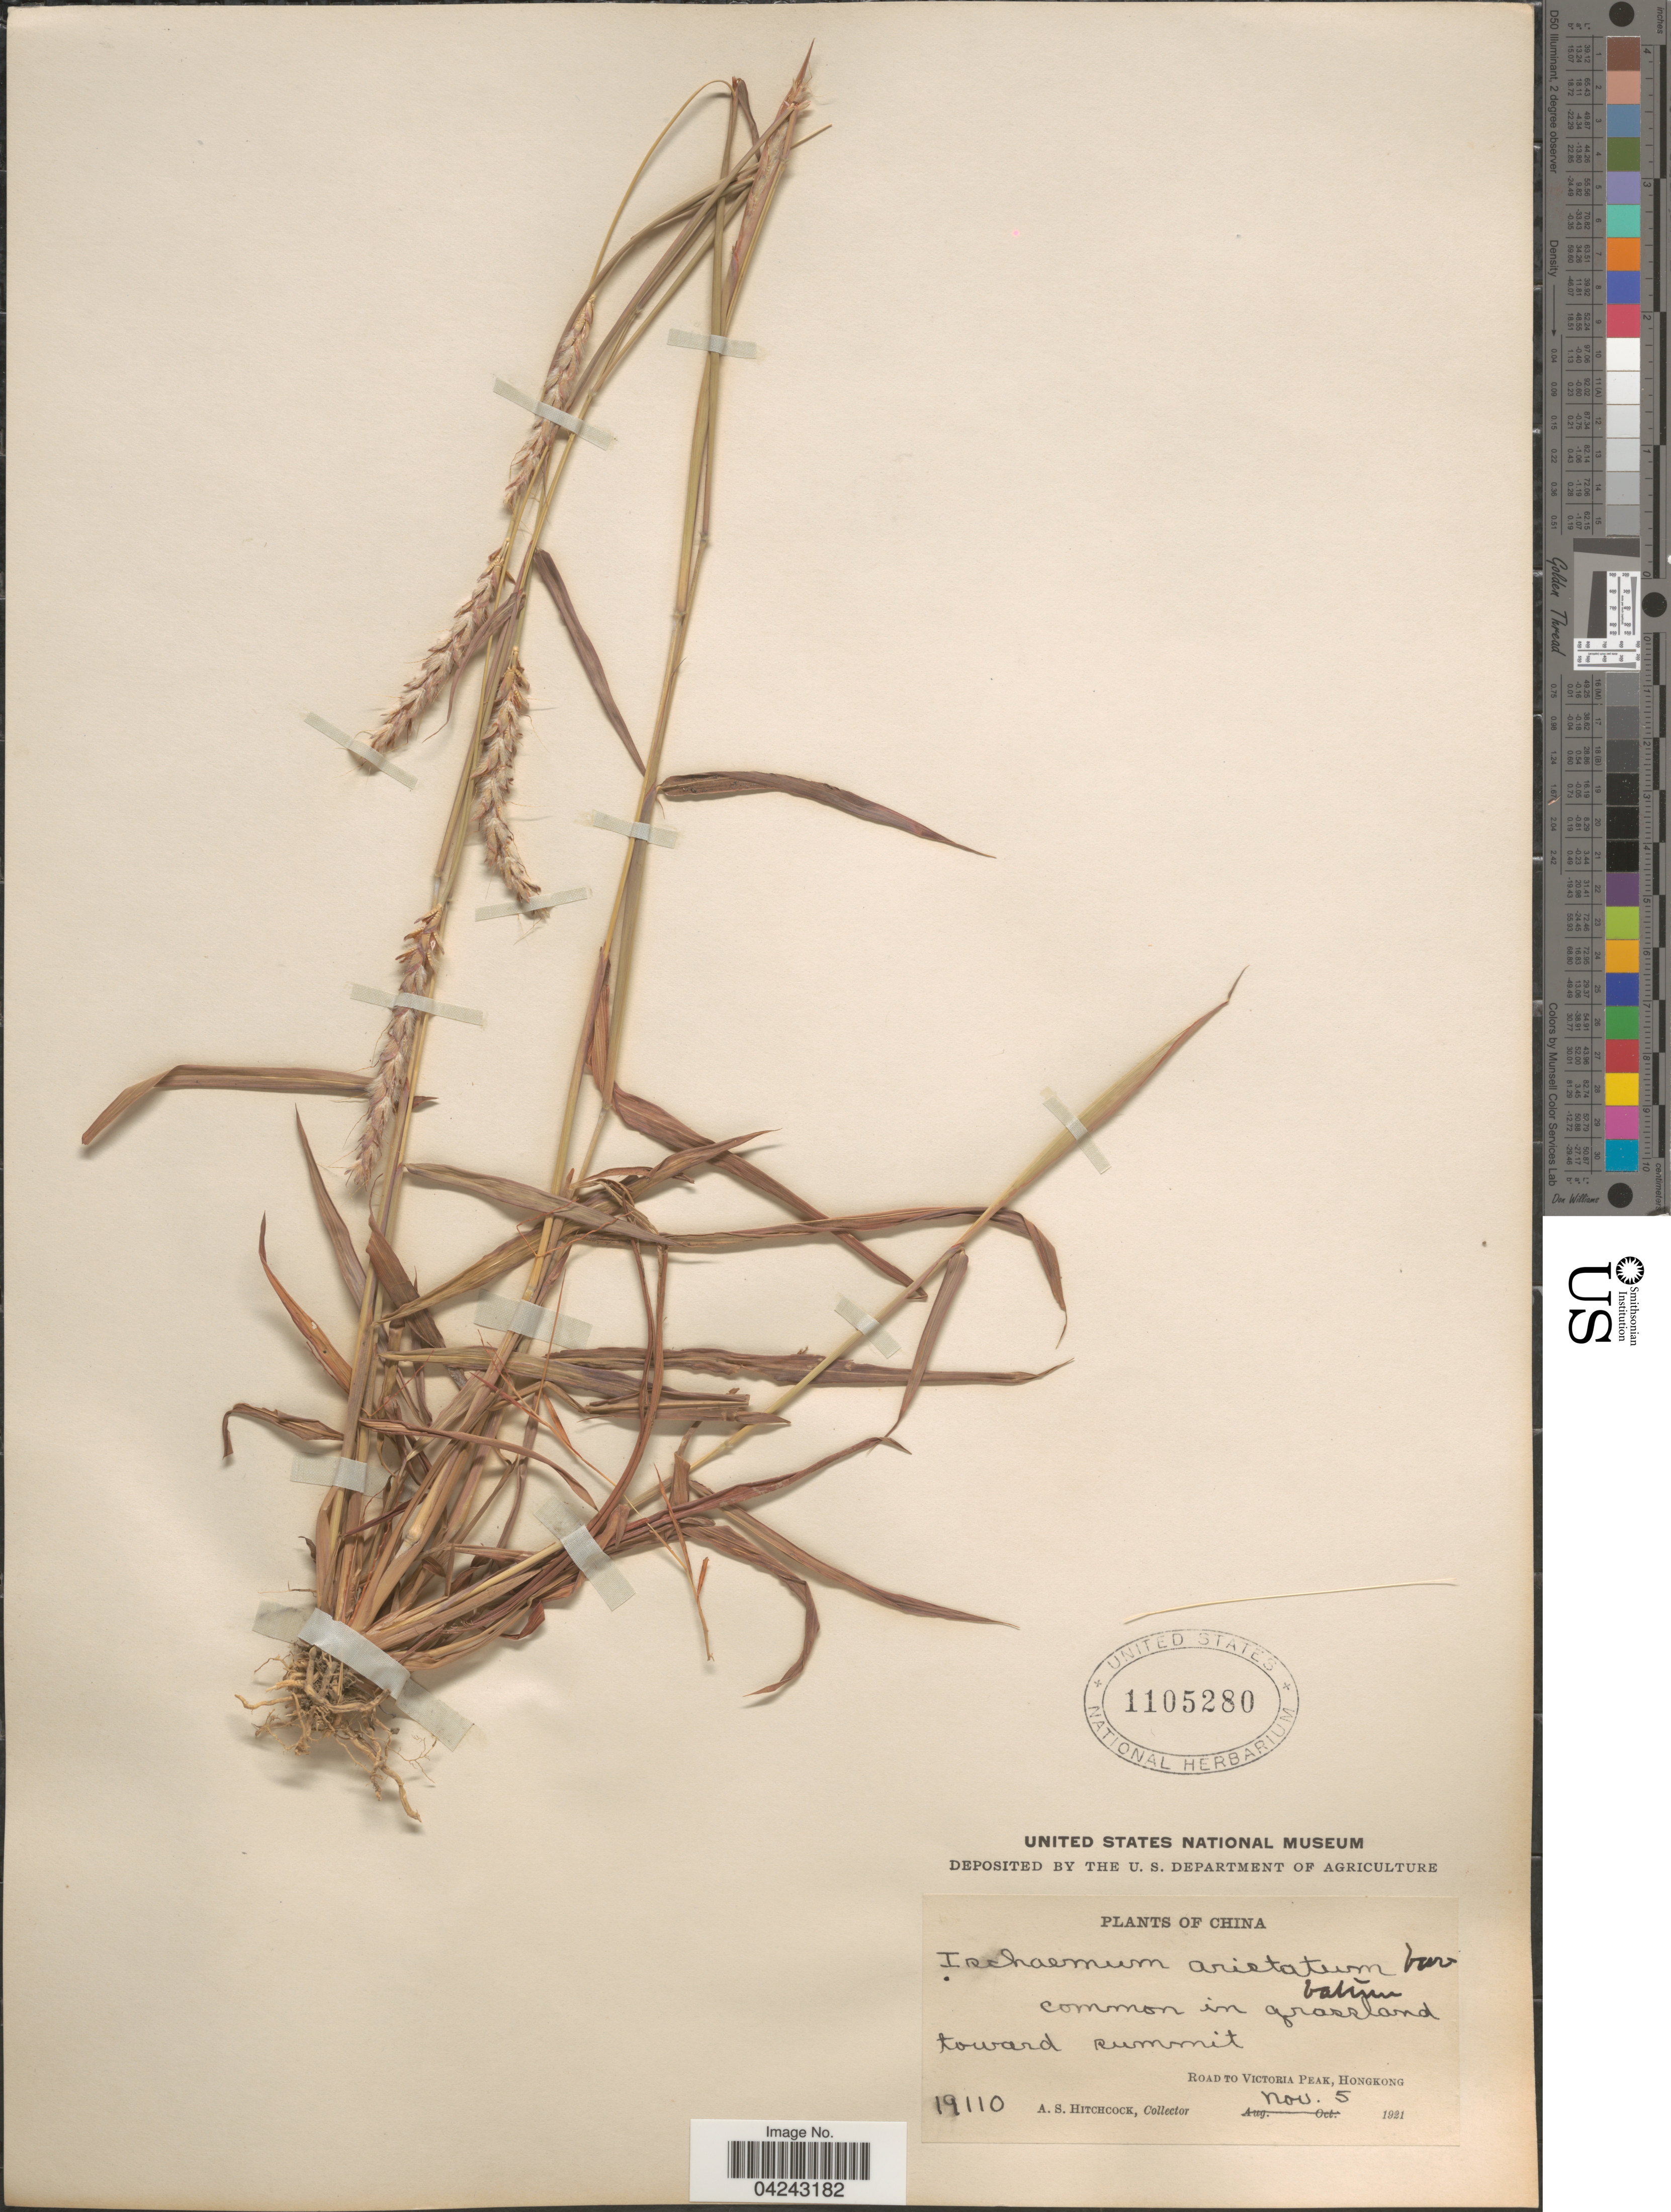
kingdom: Plantae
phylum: Tracheophyta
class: Liliopsida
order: Poales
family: Poaceae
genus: Ischaemum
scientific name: Ischaemum barbatum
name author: Blume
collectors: A. S. Hitchcock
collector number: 19110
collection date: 1921-11-05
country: China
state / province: Hong Kong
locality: Common in grassland toward summit. Road to Victoria Peak.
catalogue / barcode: US 1105280